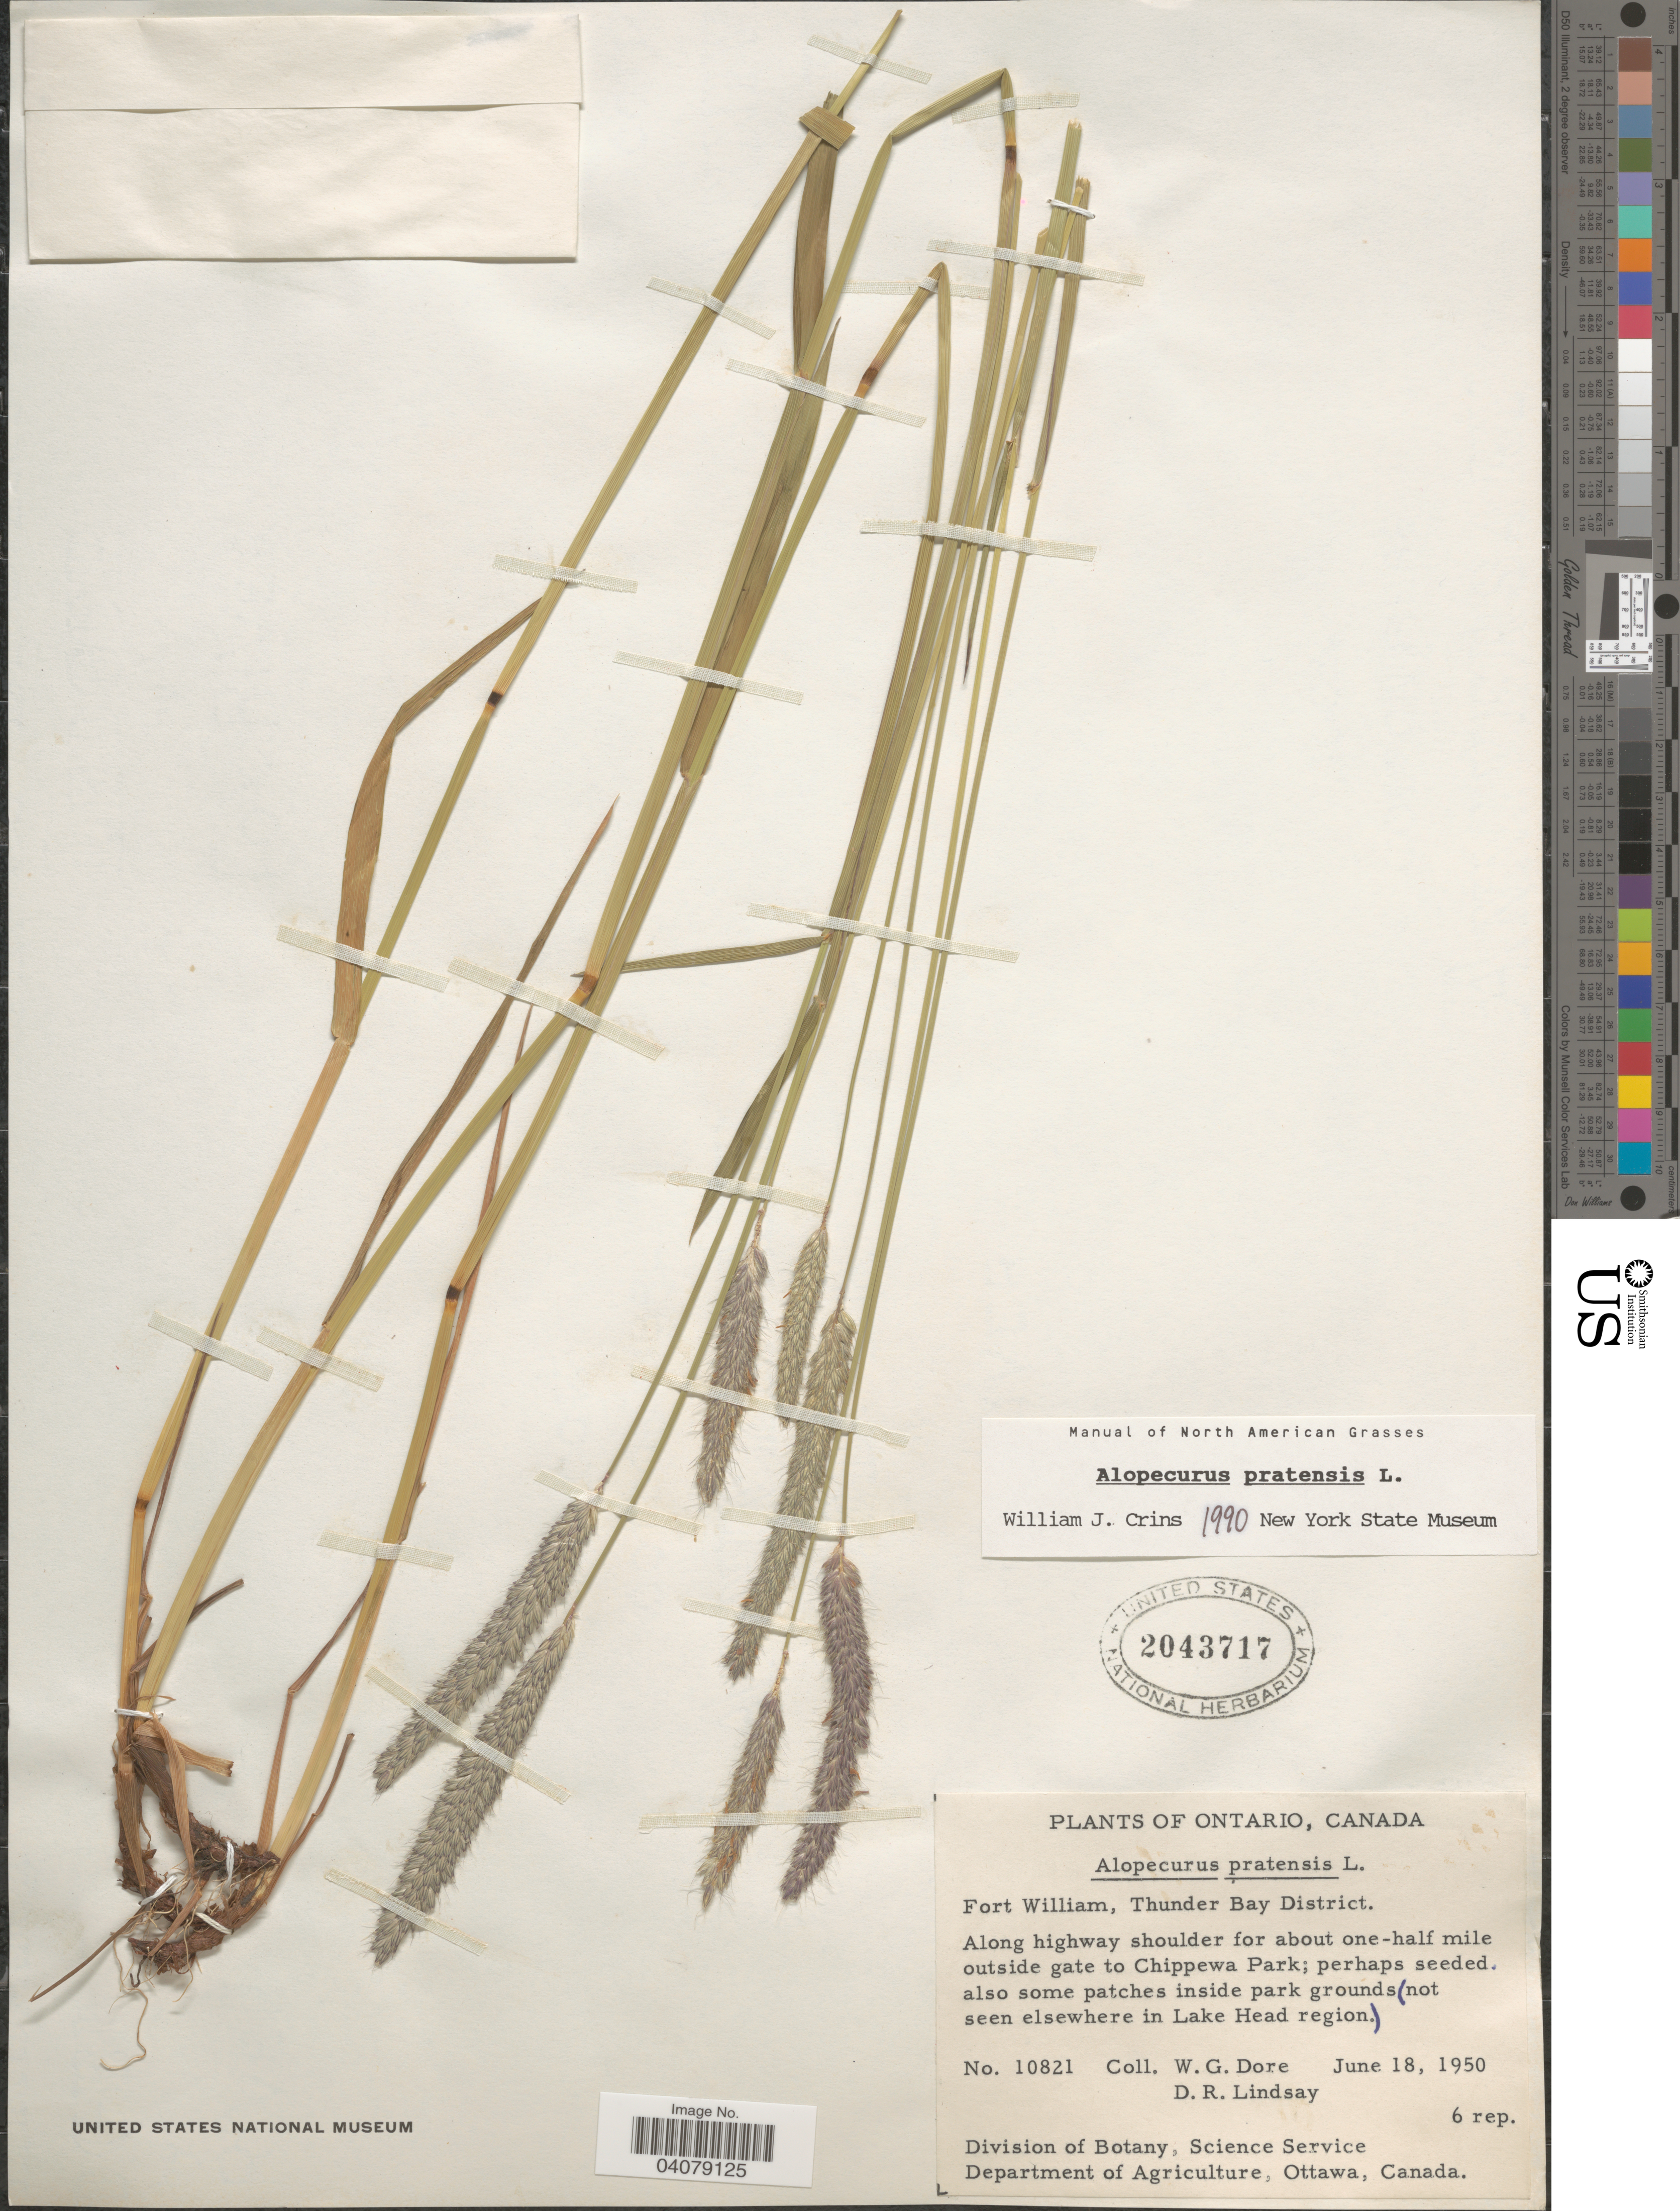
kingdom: Plantae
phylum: Tracheophyta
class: Liliopsida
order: Poales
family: Poaceae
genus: Alopecurus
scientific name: Alopecurus pratensis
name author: L.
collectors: W. Dore & D. Lindsay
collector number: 10821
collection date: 1950-06-18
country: Canada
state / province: Ontario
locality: Fort William, Thunder Bay District. Along highway shoulder for about one-half mile outside gate to Chippewa Park; perhaps seeded. also some patches inside park grounds (not seen elsewhere in Lake Head Region.).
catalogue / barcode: US 2043717